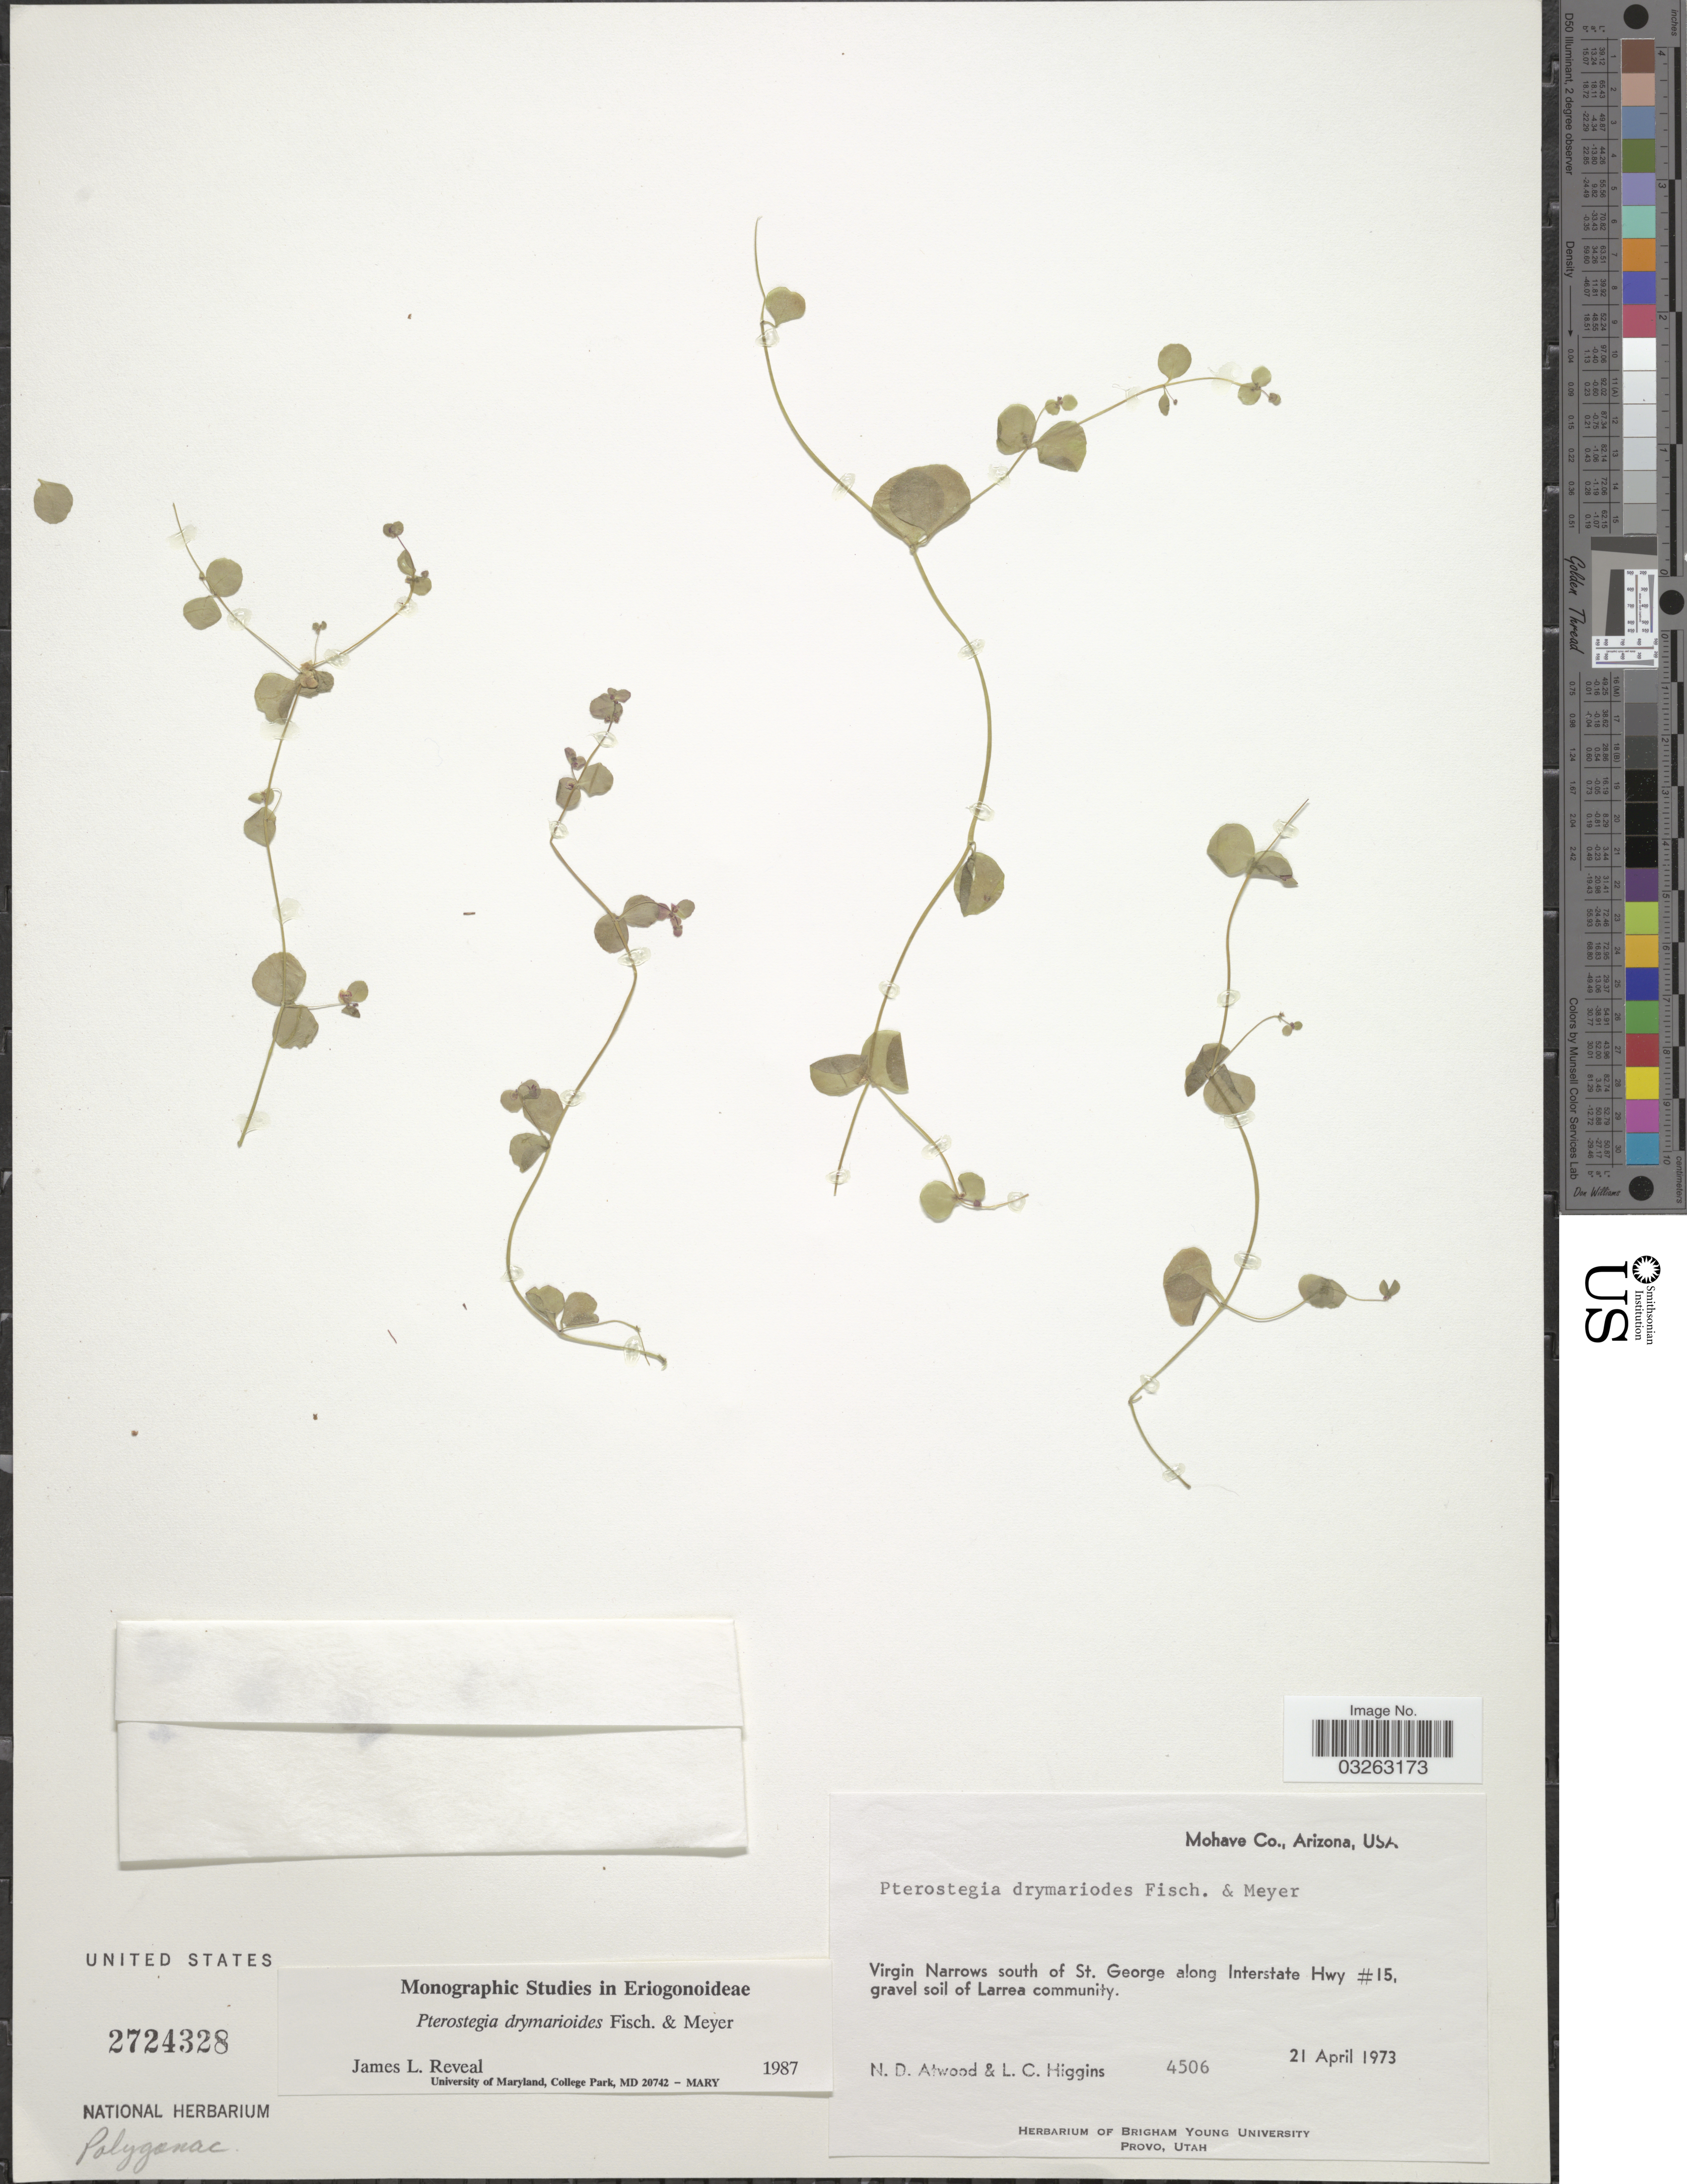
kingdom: Plantae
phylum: Tracheophyta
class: Magnoliopsida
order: Caryophyllales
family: Polygonaceae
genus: Pterostegia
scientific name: Pterostegia drymarioides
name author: Fisch. & C.A. Mey.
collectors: N. Atwood & L. Higgins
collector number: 4506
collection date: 1973-04-21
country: United States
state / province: Arizona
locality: Mohave Co., Virgin Narrows south of St. George along Interstate Hwy #15, gravel soil of Larrea community.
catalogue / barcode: US 2724328